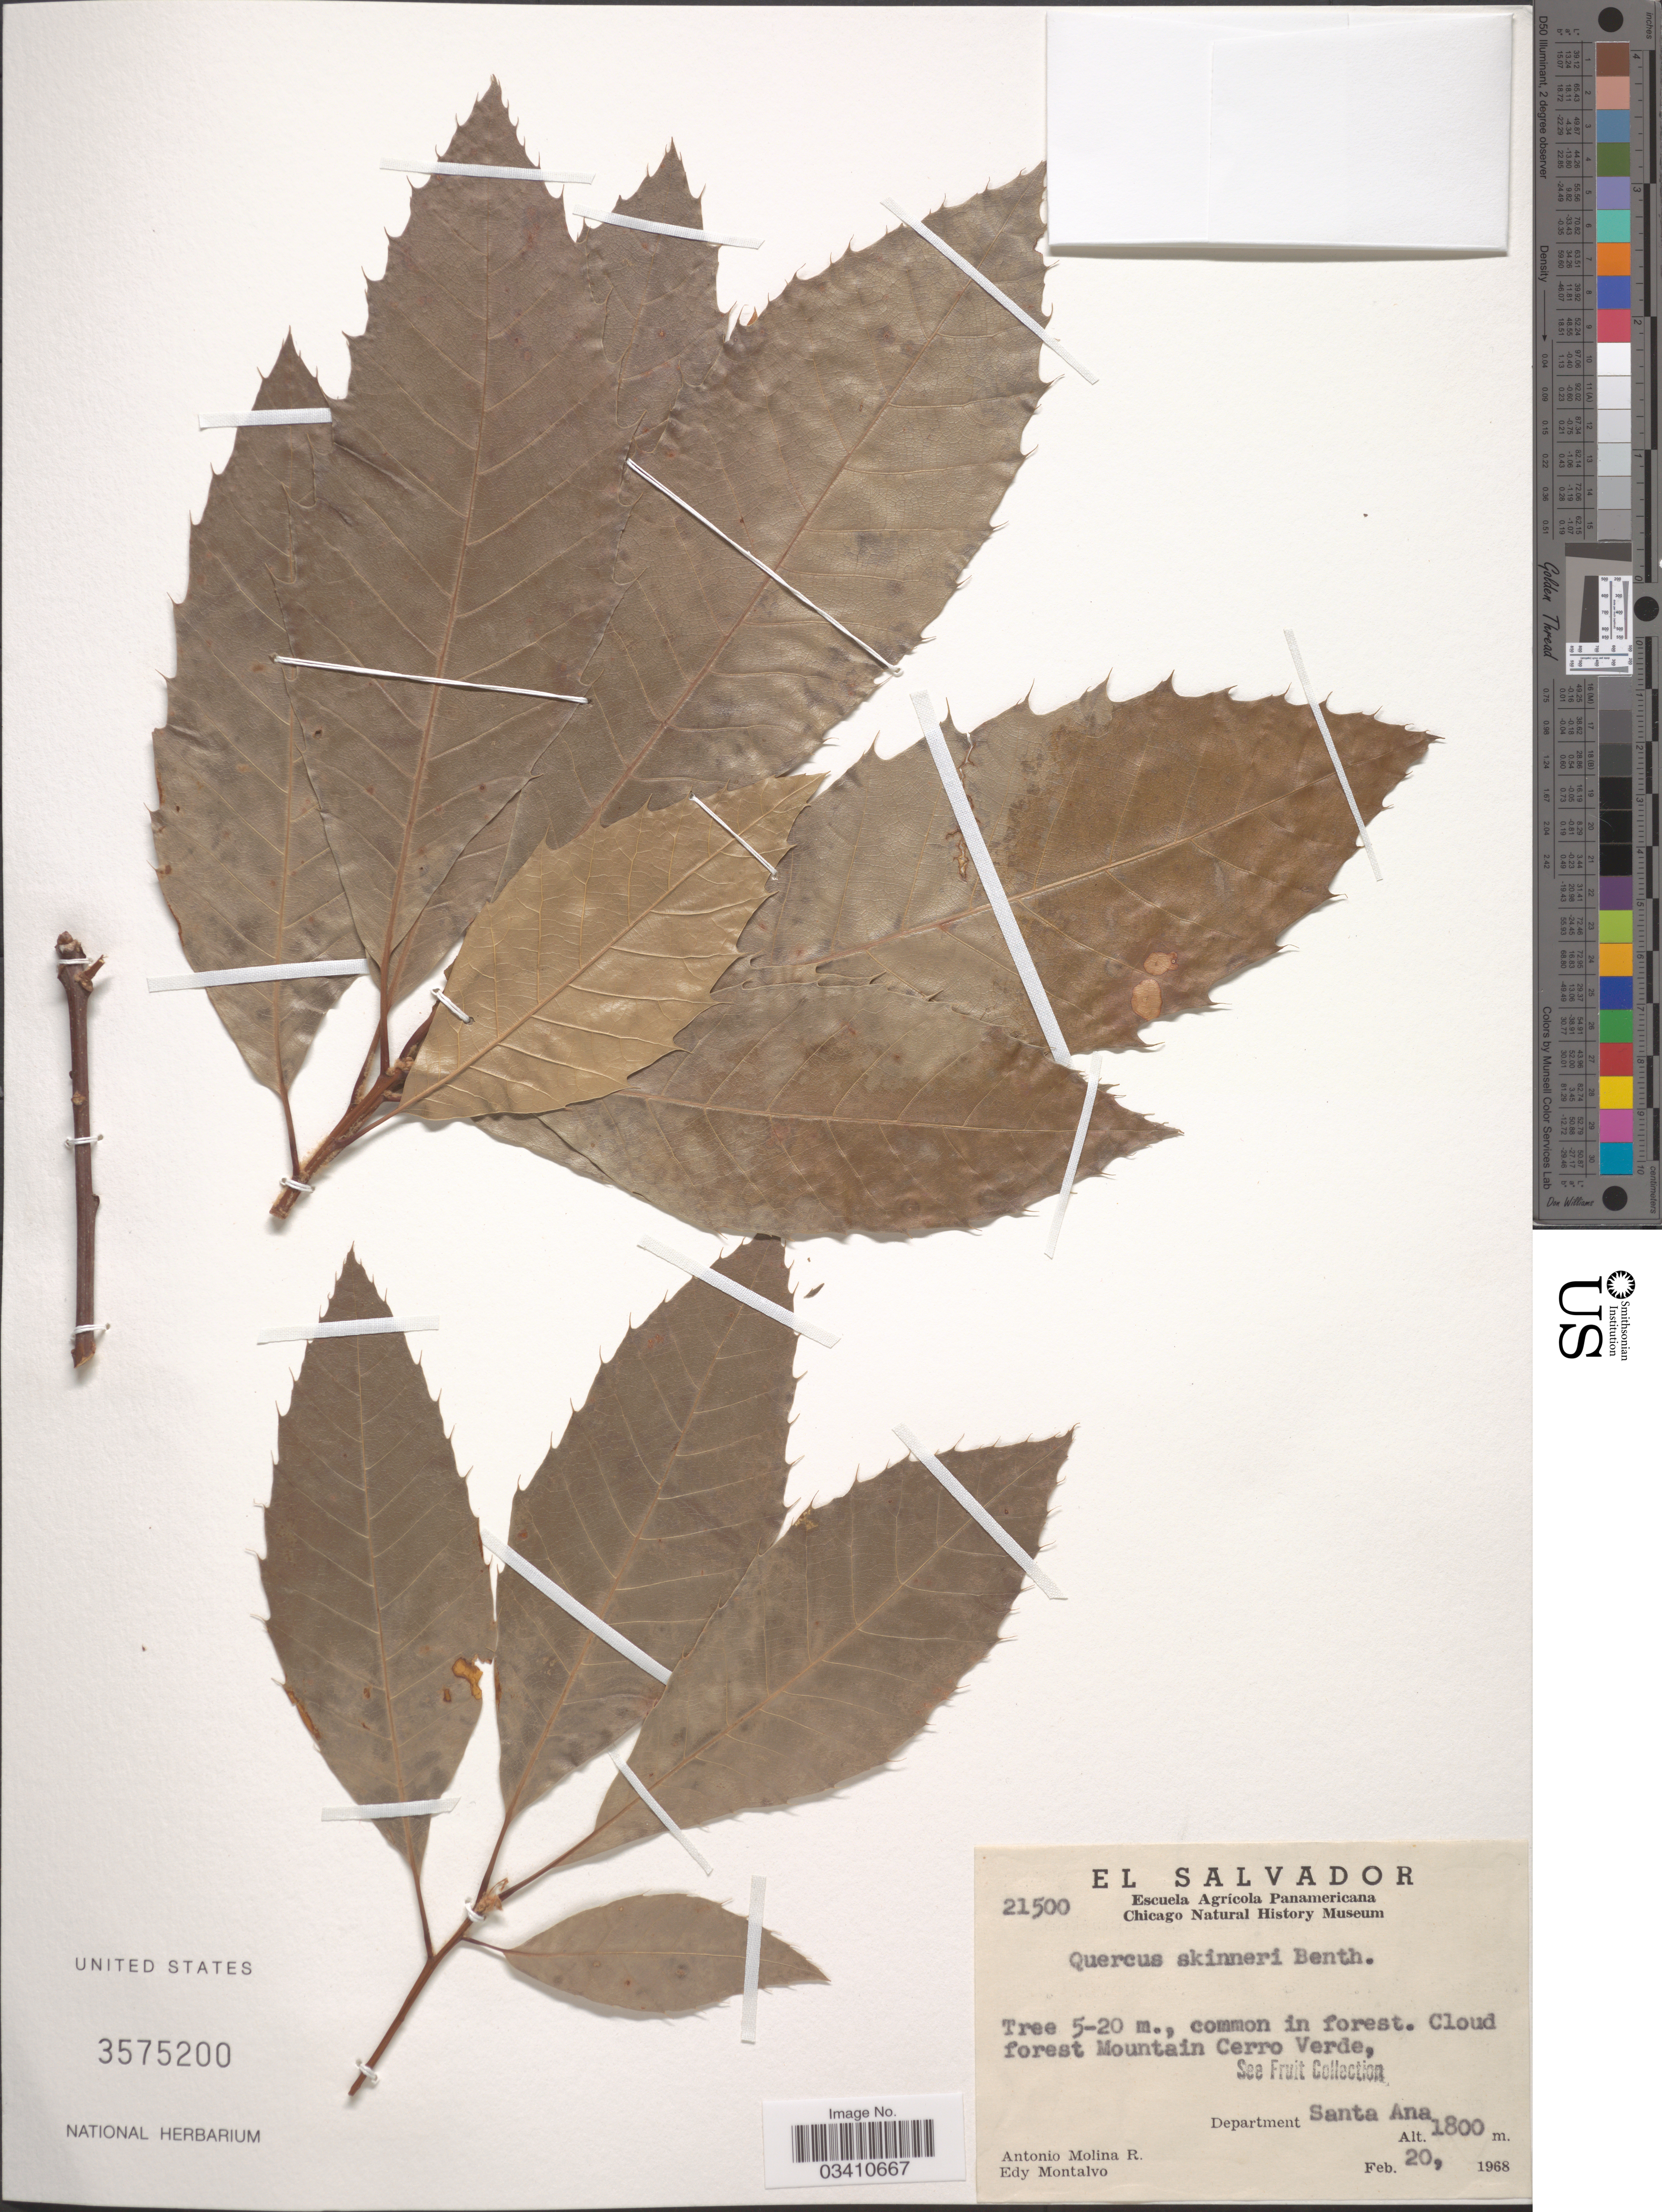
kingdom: Plantae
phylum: Tracheophyta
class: Magnoliopsida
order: Fagales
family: Fagaceae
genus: Quercus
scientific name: Quercus skinneri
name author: Benth.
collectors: A. Molina R. & E. A. Montalvo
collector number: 21500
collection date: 1968-02-20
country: El Salvador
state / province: Santa Ana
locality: Cloud forest Mountain Cerro Verde, Department Santa Ana.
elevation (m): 1800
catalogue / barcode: US 3575200